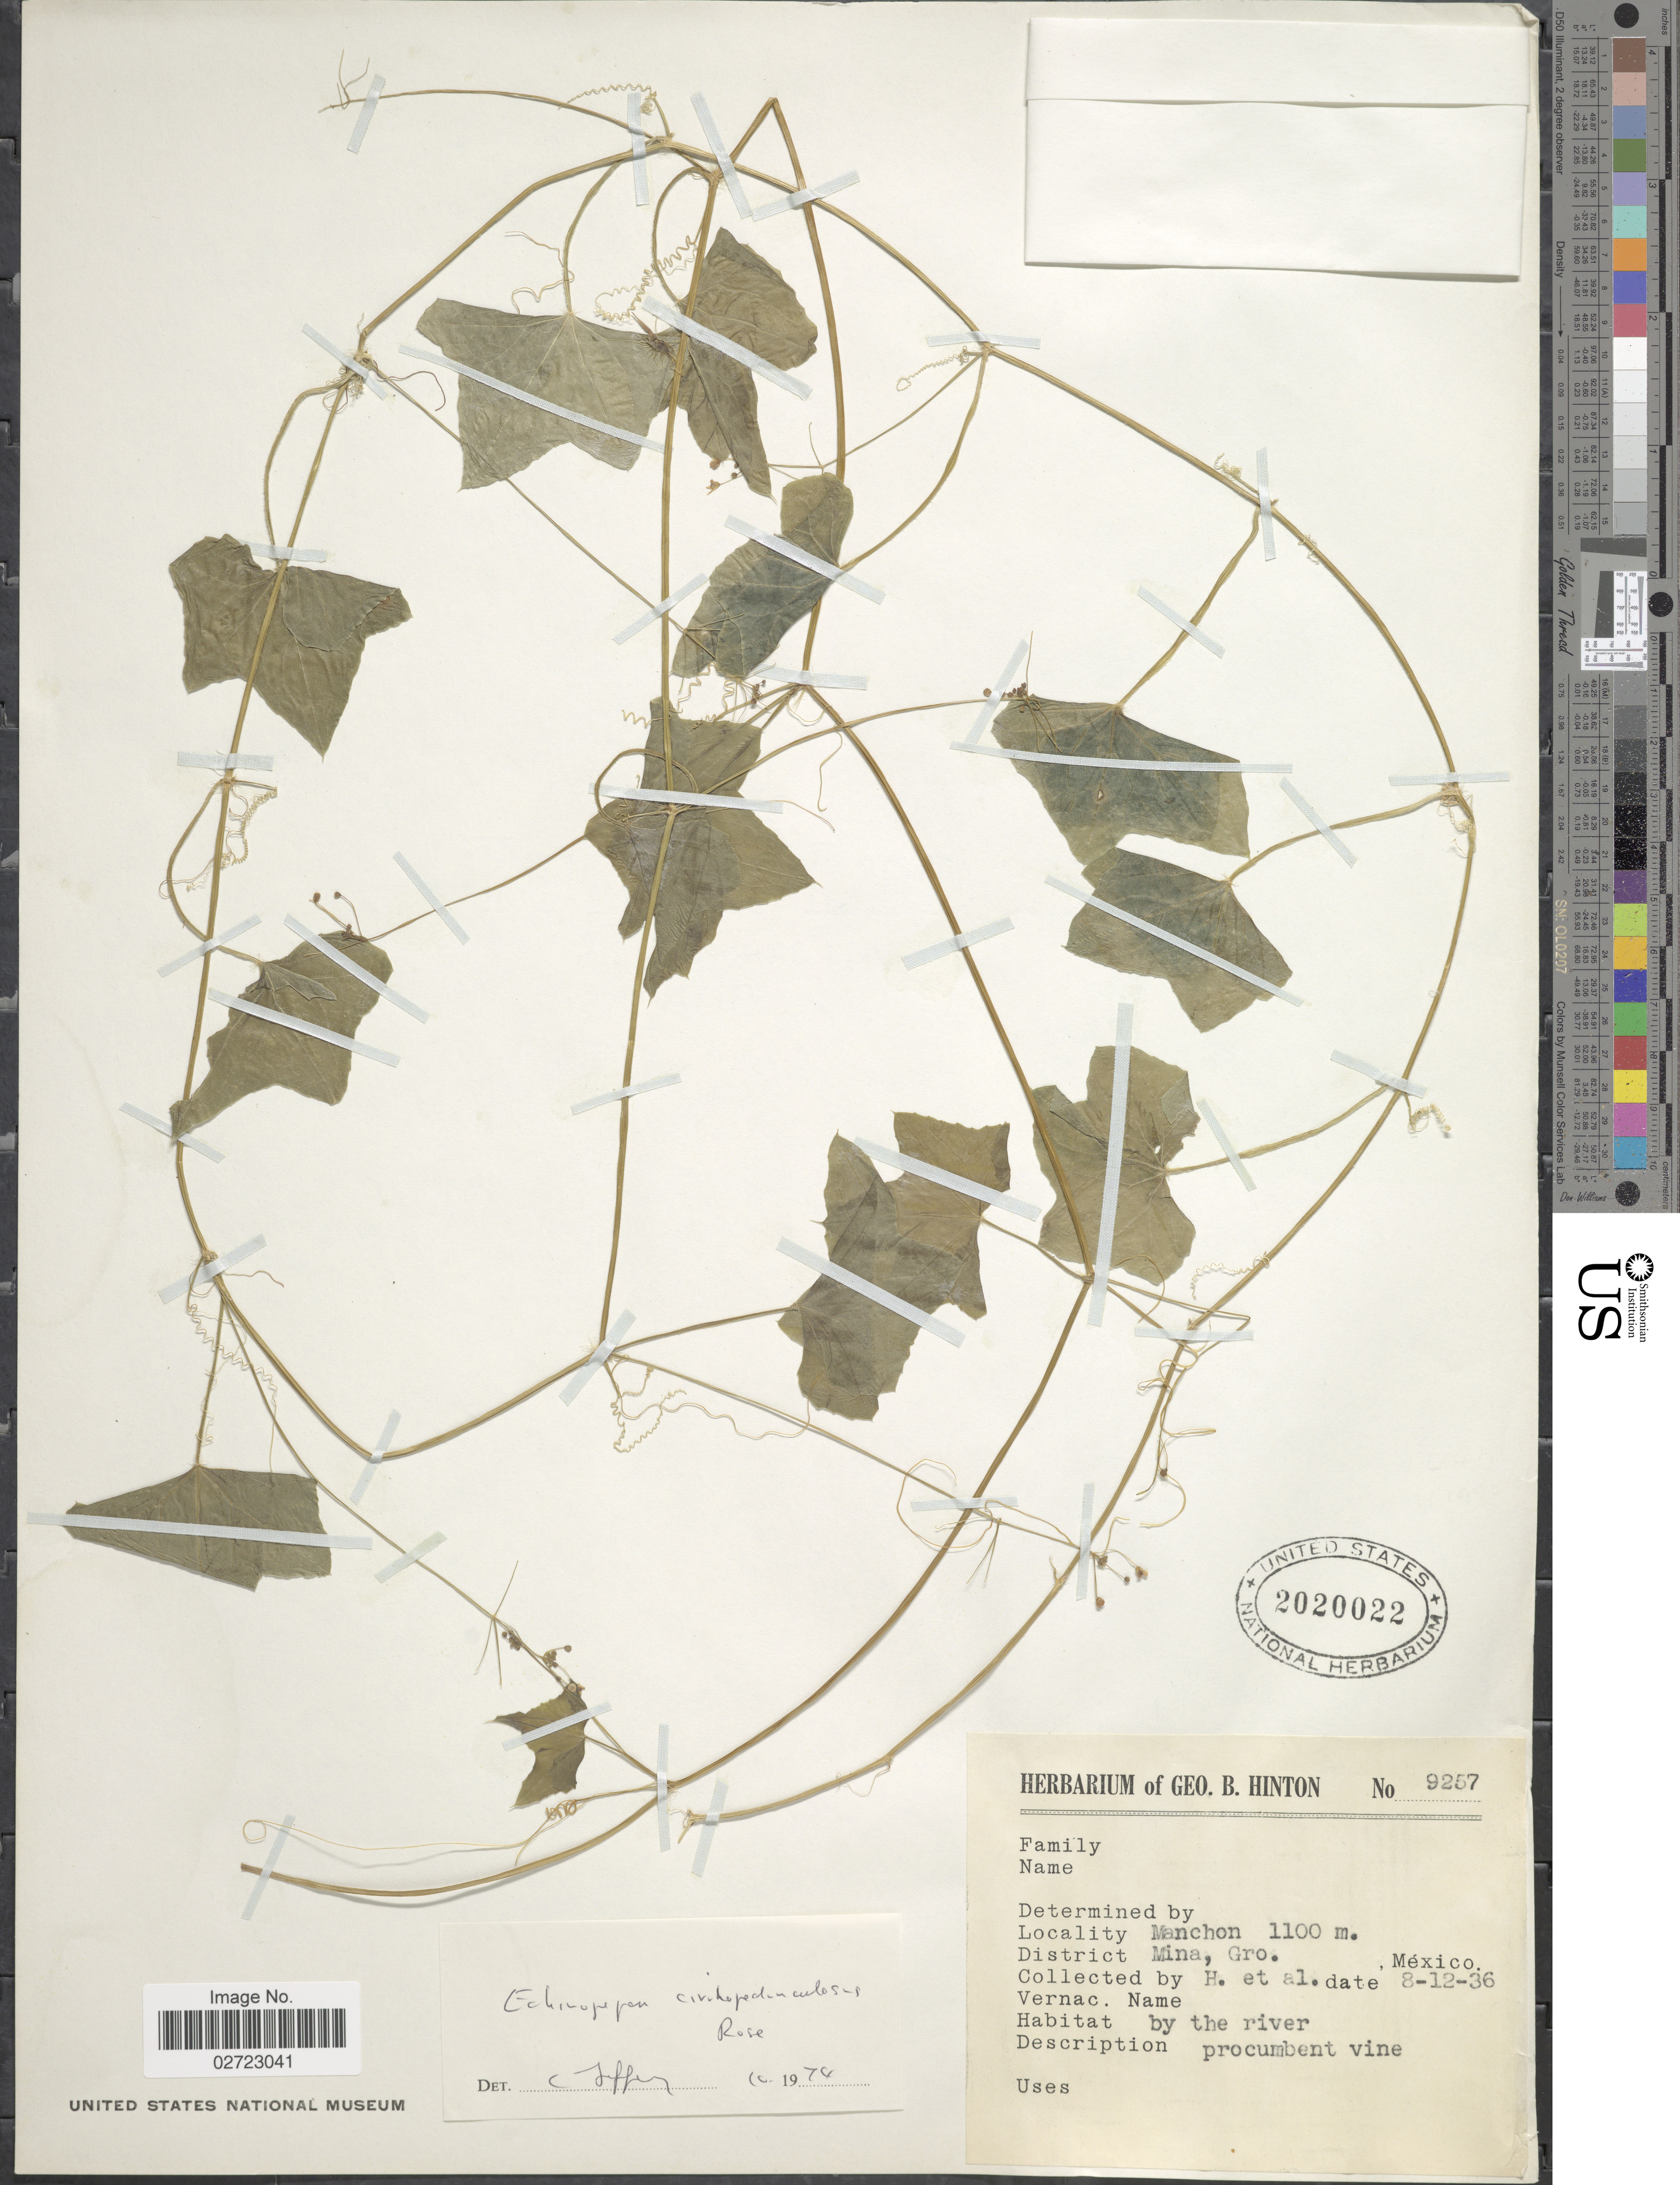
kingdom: Plantae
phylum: Tracheophyta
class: Magnoliopsida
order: Cucurbitales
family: Cucurbitaceae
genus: Echinopepon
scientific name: Echinopepon cirrhopedunculatus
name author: Rose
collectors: G. B. Hinton & et al.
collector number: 9257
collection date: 1936-08-12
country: Mexico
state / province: Guerrero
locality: Manchon, District Mina, by the river.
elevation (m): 1100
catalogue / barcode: US 2020022